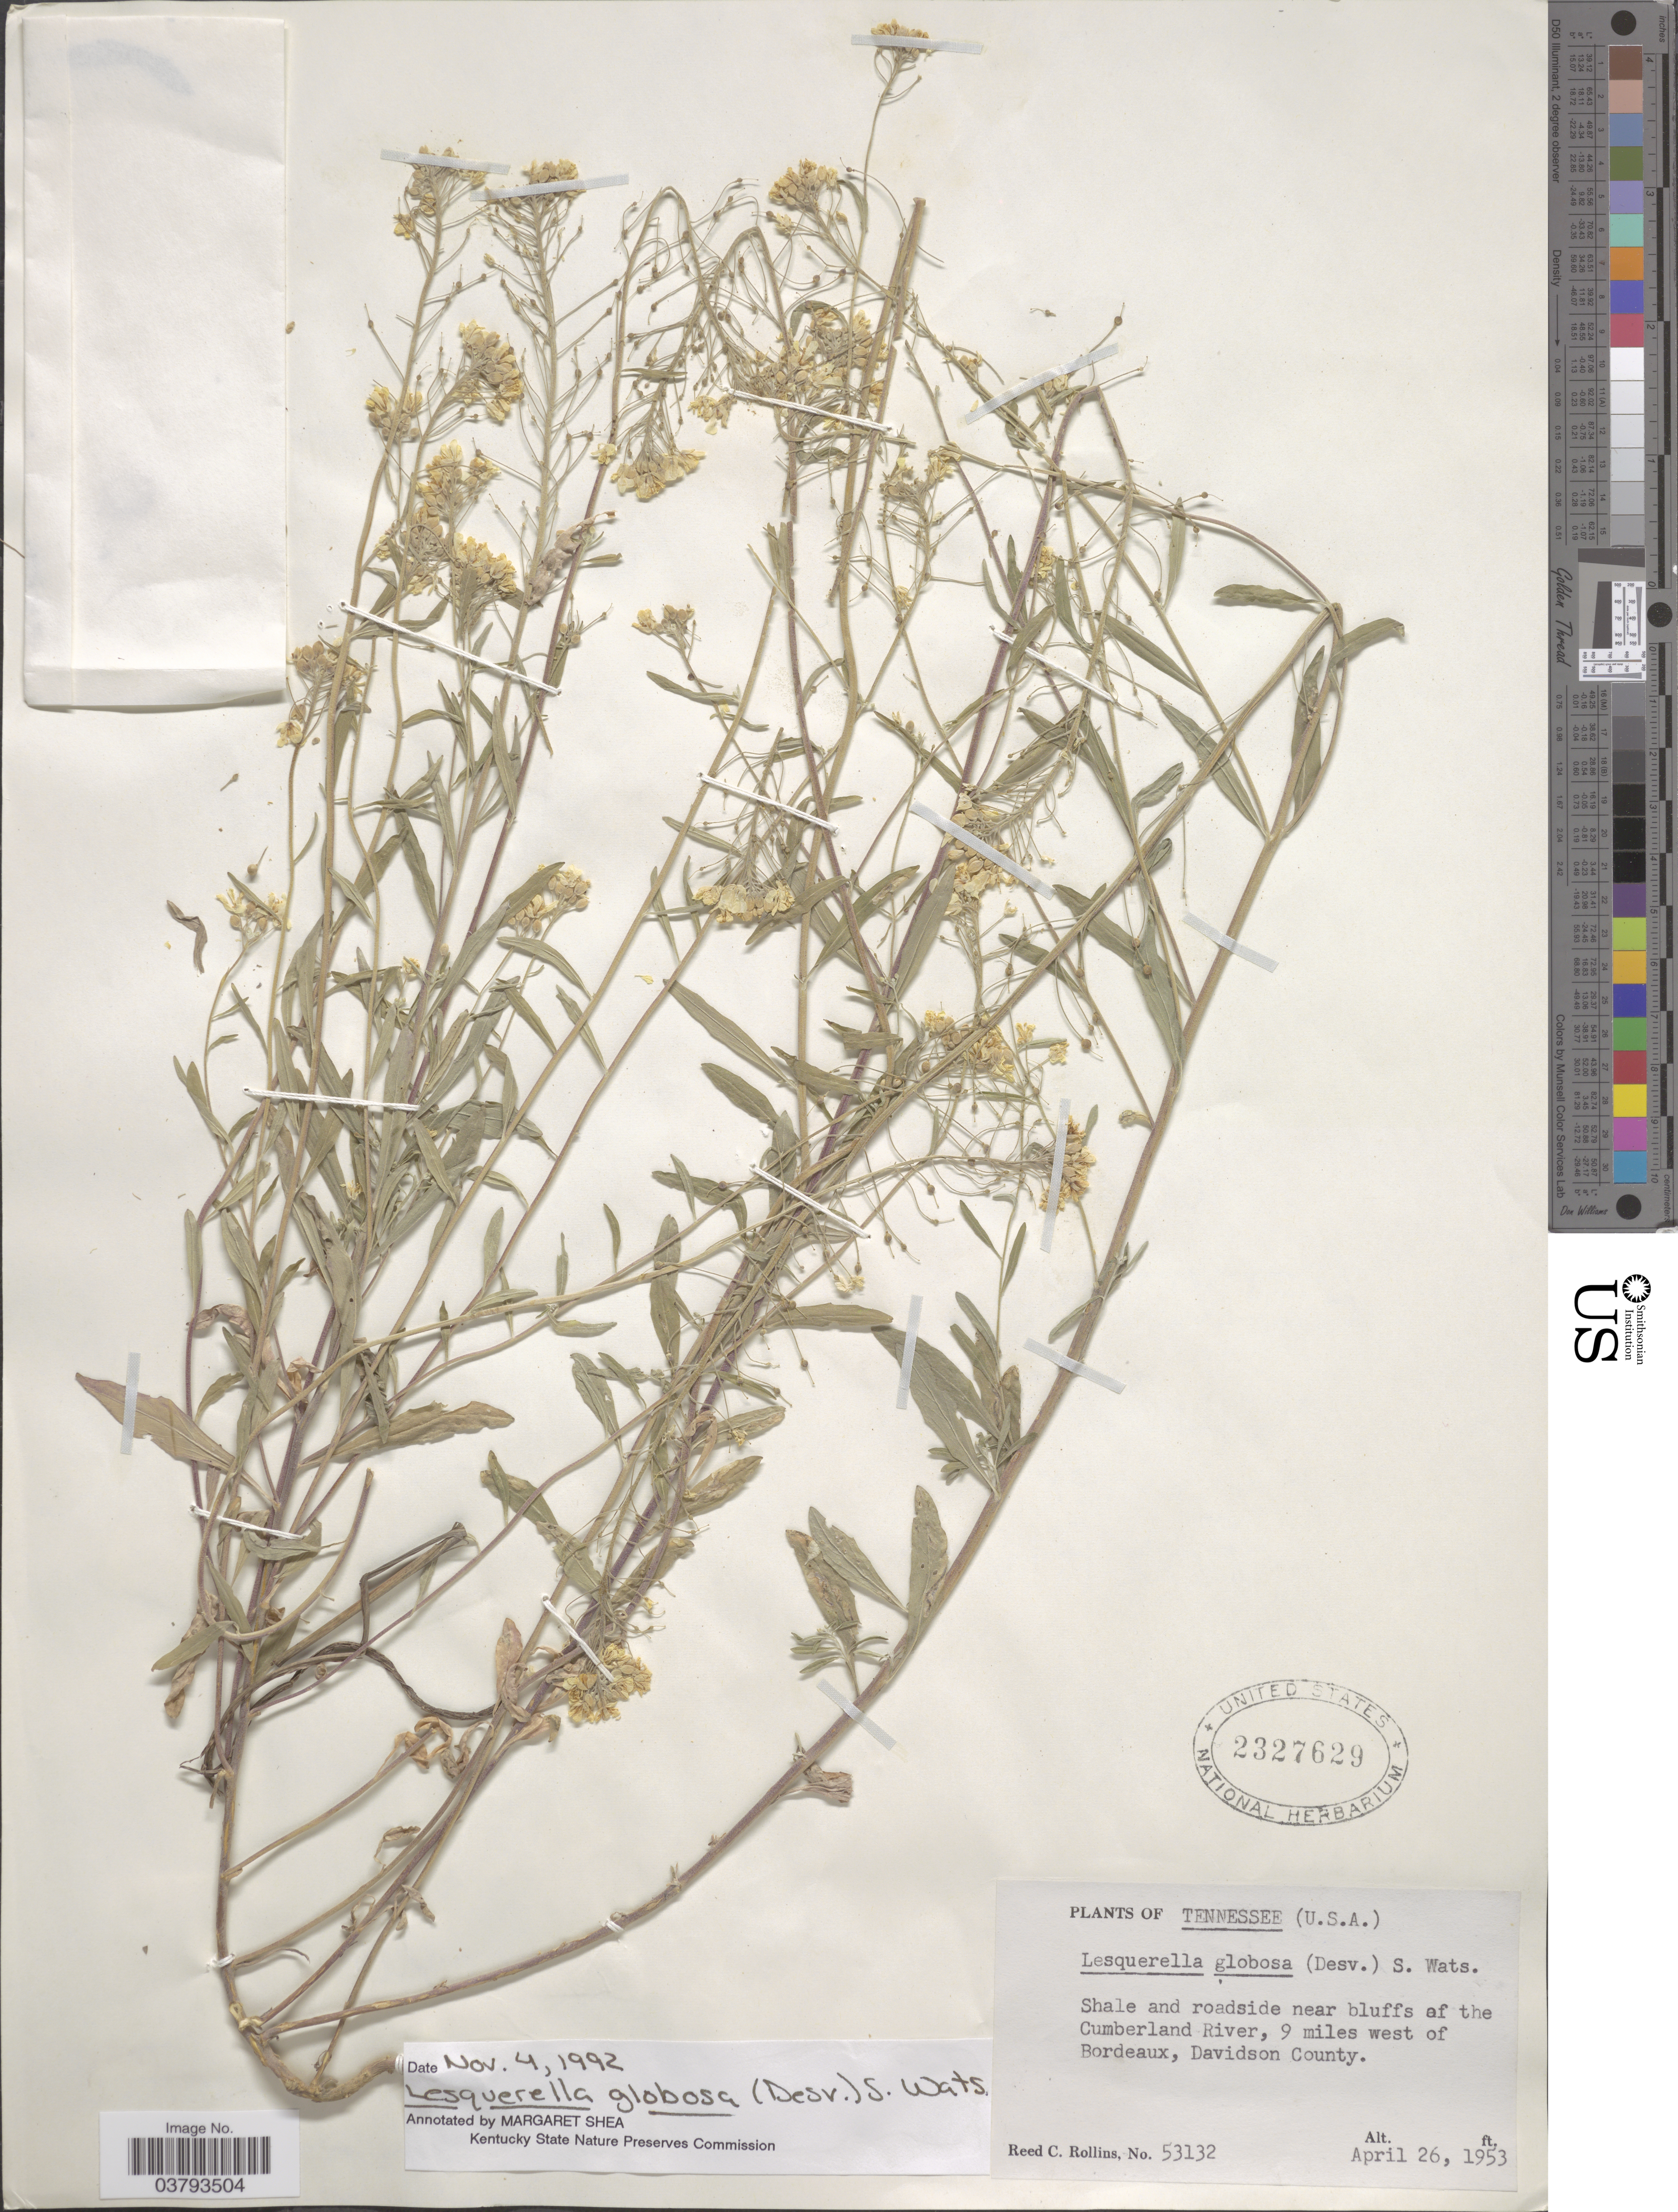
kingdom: Plantae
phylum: Tracheophyta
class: Magnoliopsida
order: Brassicales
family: Brassicaceae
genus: Lesquerella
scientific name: Lesquerella globosa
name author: (Desv.) S. Watson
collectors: R. C. Rollins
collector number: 53132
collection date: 1953-04-26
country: United States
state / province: Tennessee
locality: Shale and roadside near bluffs of the Cumberland River, 9 miles west of Bordeaux, Davidson County.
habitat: shale and roadside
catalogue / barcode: US 2327629